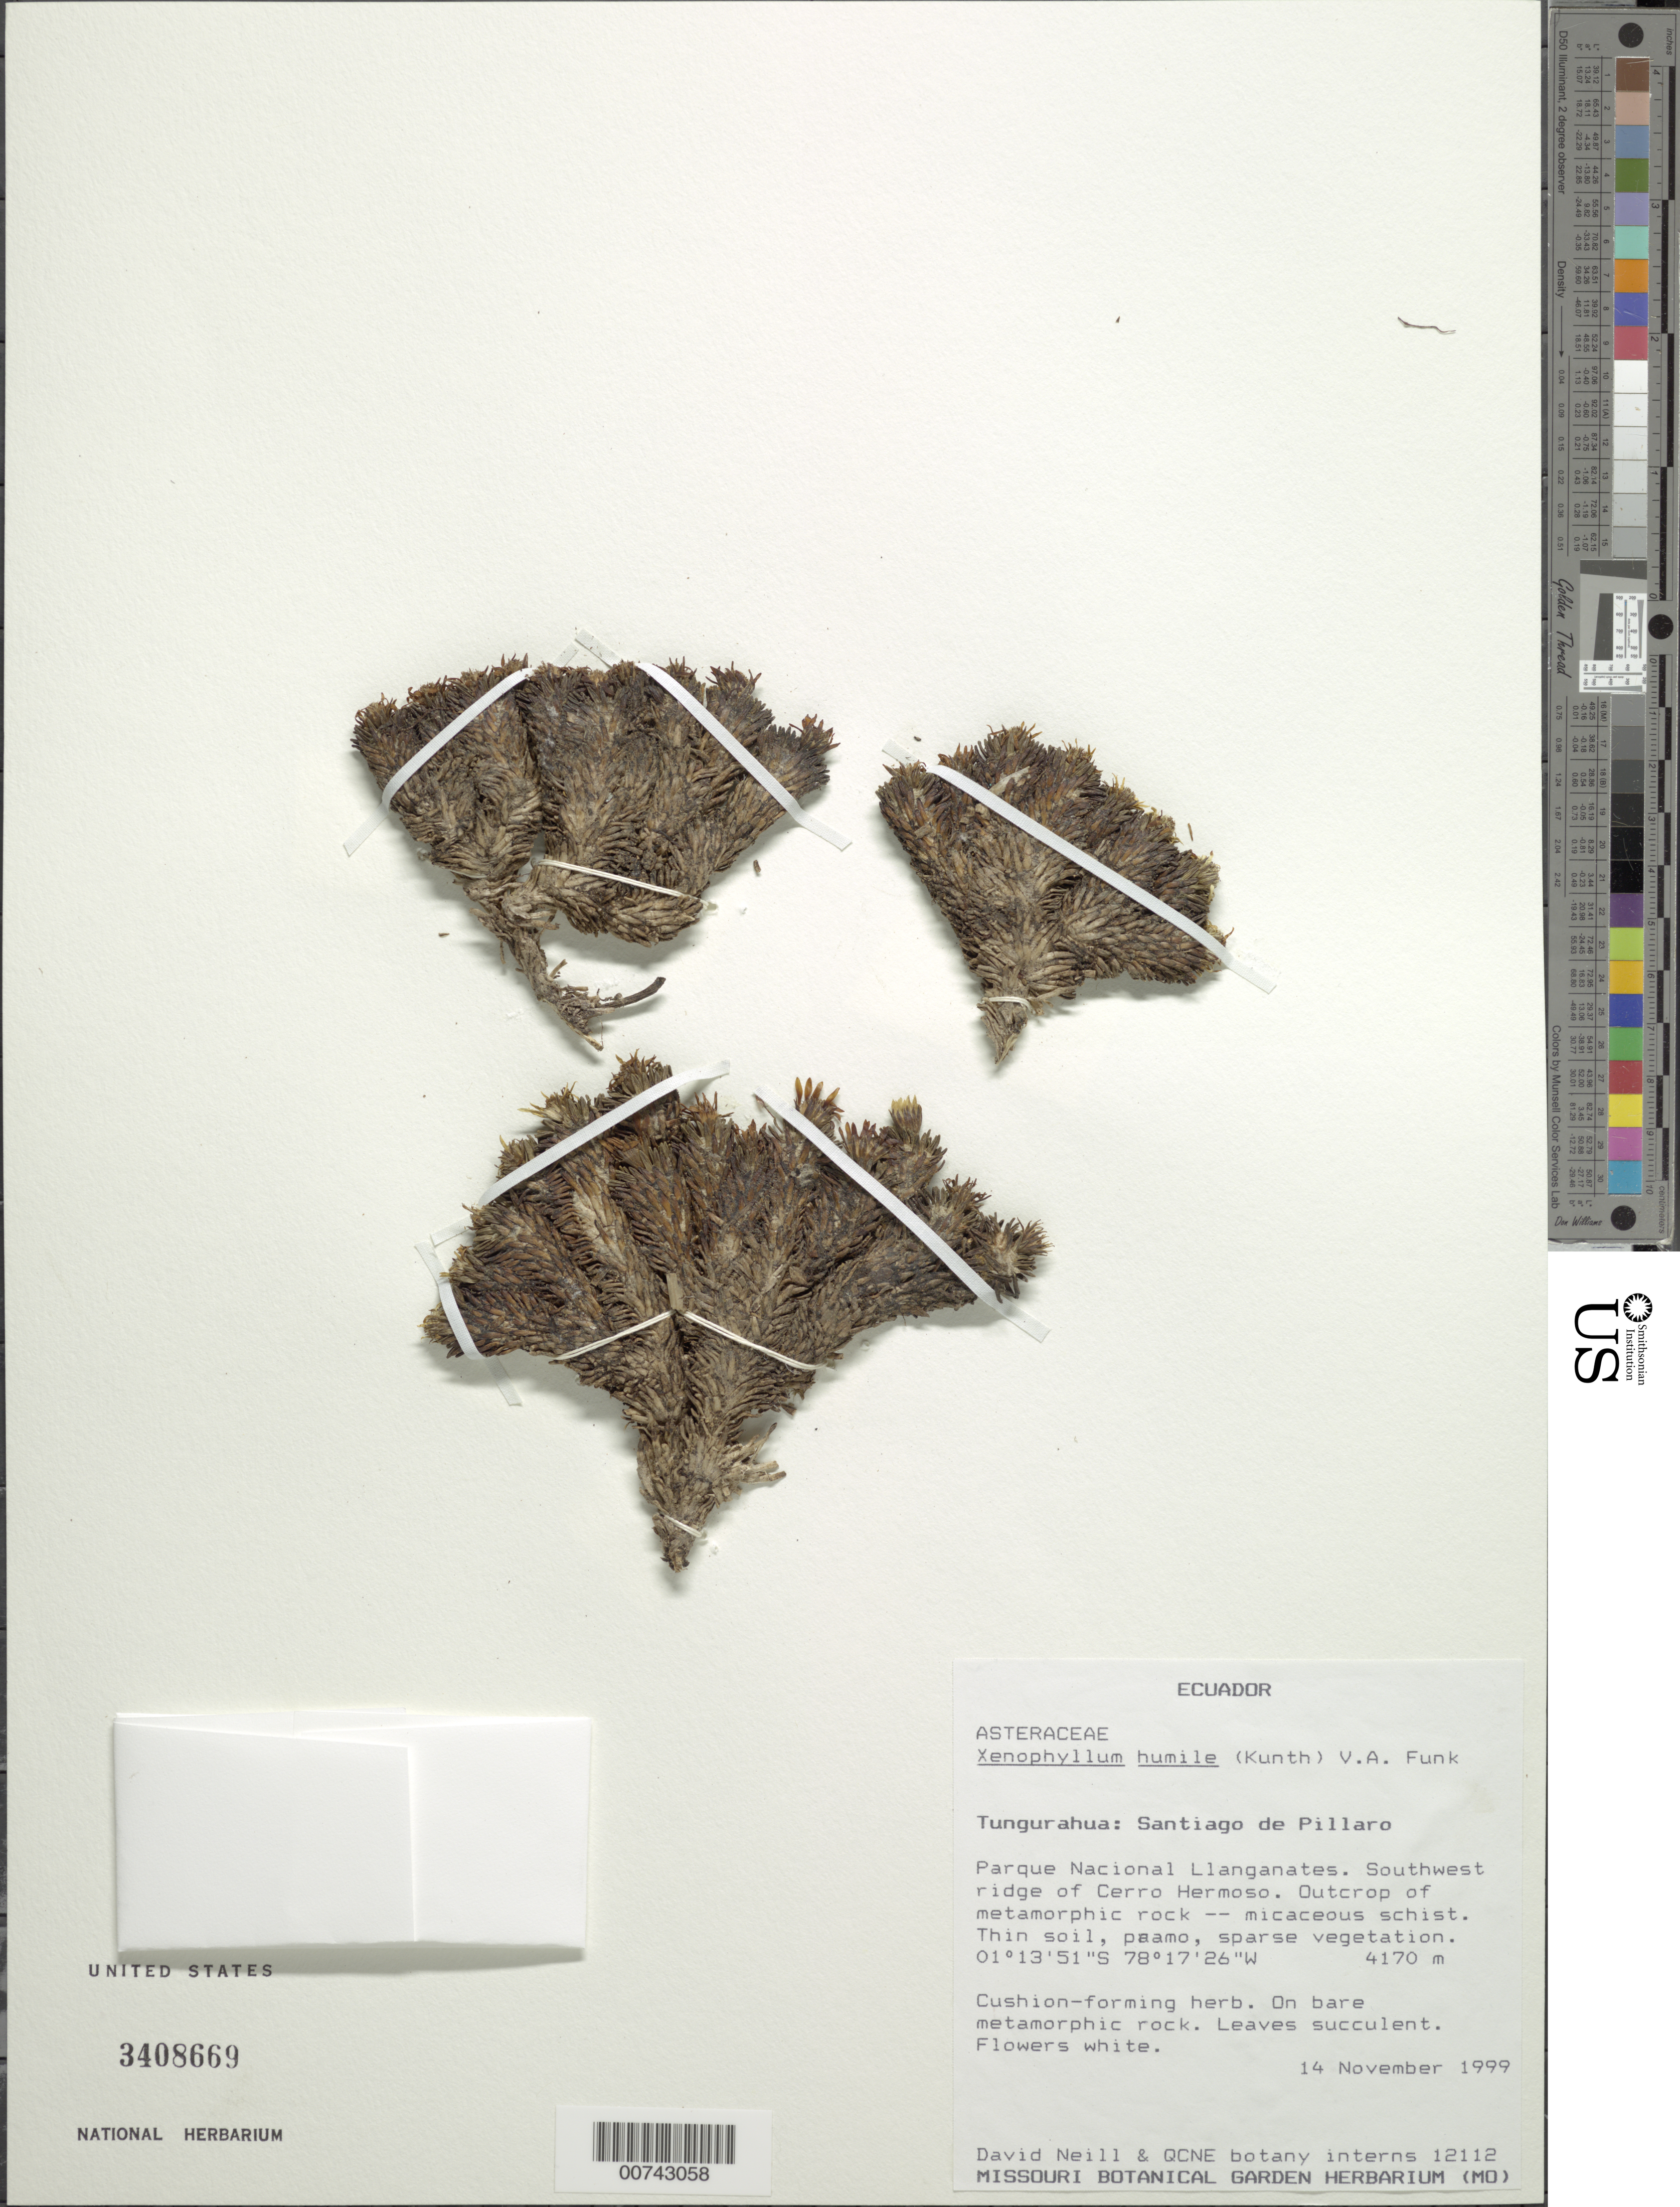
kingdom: Plantae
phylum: Tracheophyta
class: Magnoliopsida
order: Asterales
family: Asteraceae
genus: Xenophyllum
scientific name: Xenophyllum humile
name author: (Kunth) V.A. Funk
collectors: D. Neill & QCNE botany interns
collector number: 12112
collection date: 1999-11-14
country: Ecuador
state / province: Tungurahua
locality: Santiago de Pillaro: Parque Nacional Llanganates. Southwest ridge of Cerro Hermoso.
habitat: On bare metamorphic rock. Outcrop of metamorphic rock--micaceous schist. Thin soil, paamo?, sparse vegetation.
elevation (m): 4170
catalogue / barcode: US 3408669